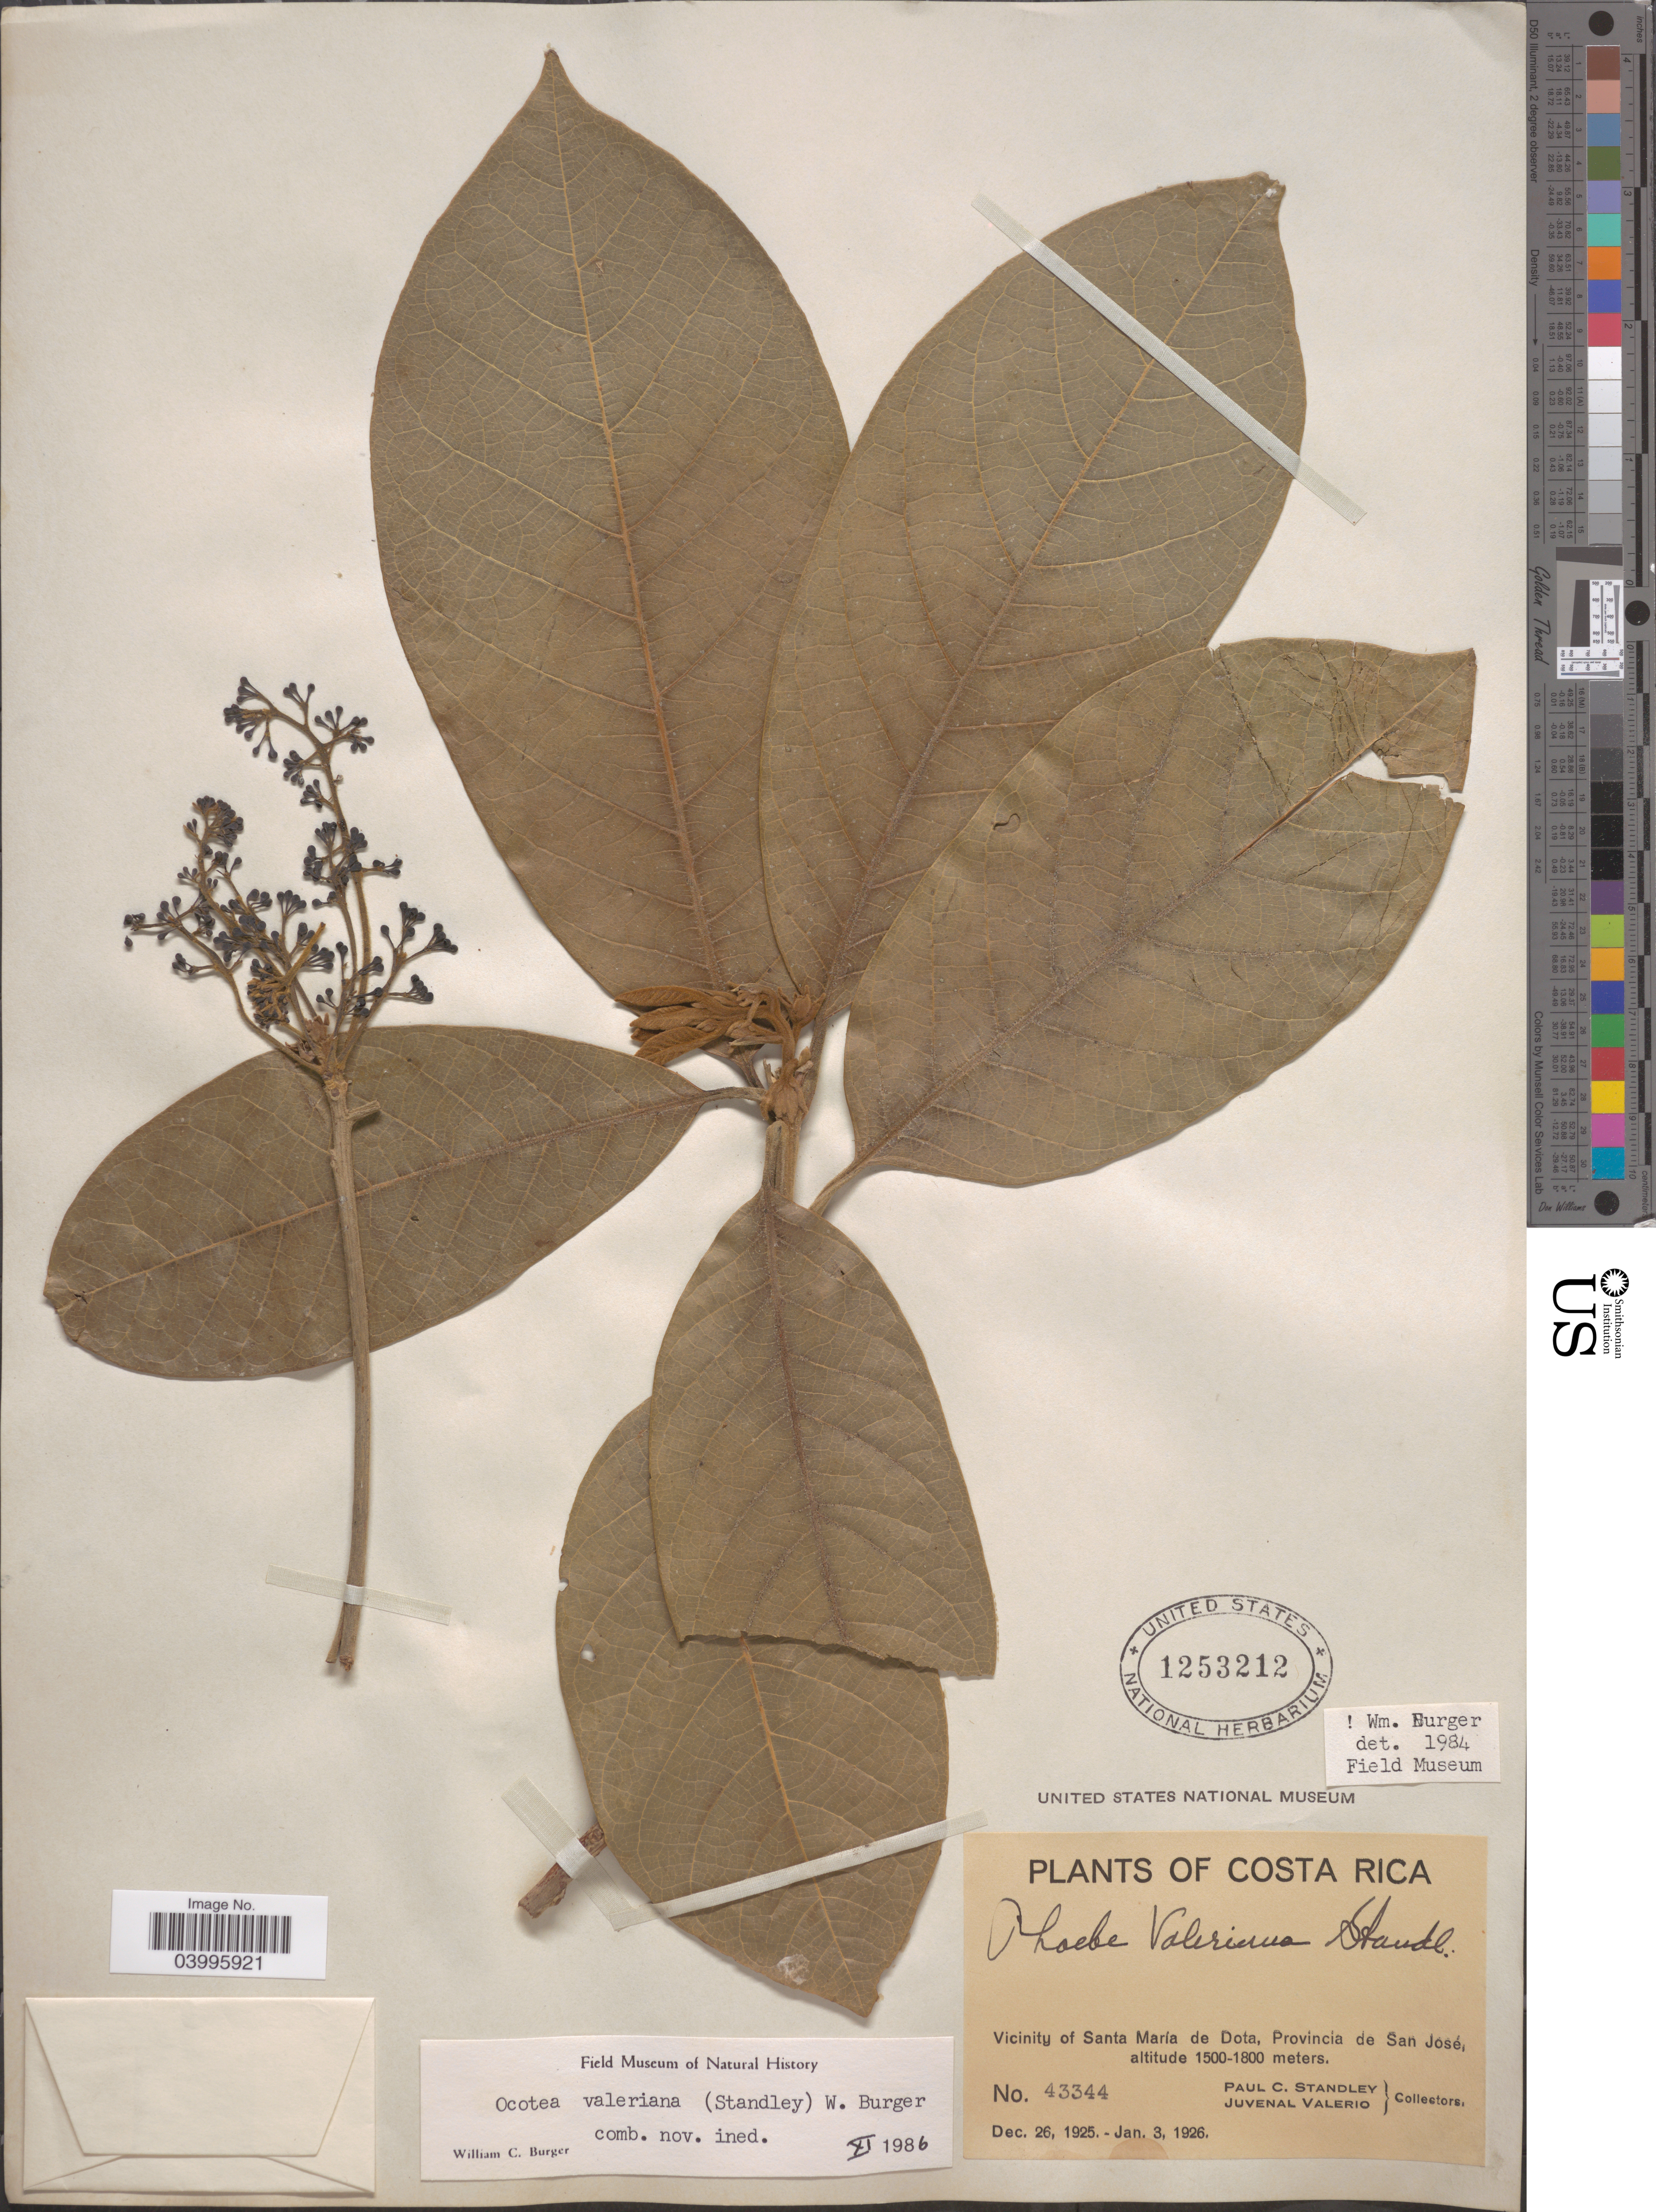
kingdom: Plantae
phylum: Tracheophyta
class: Magnoliopsida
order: Laurales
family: Lauraceae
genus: Ocotea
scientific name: Ocotea valeriana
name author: (Standl.) W.C. Burger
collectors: P. C. Standley & J. Valerio R.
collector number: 43344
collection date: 1925-12-26/1926-01-03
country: Costa Rica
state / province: San José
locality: Vicinity of Santa María de Dota.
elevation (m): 1500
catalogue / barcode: US 1253212